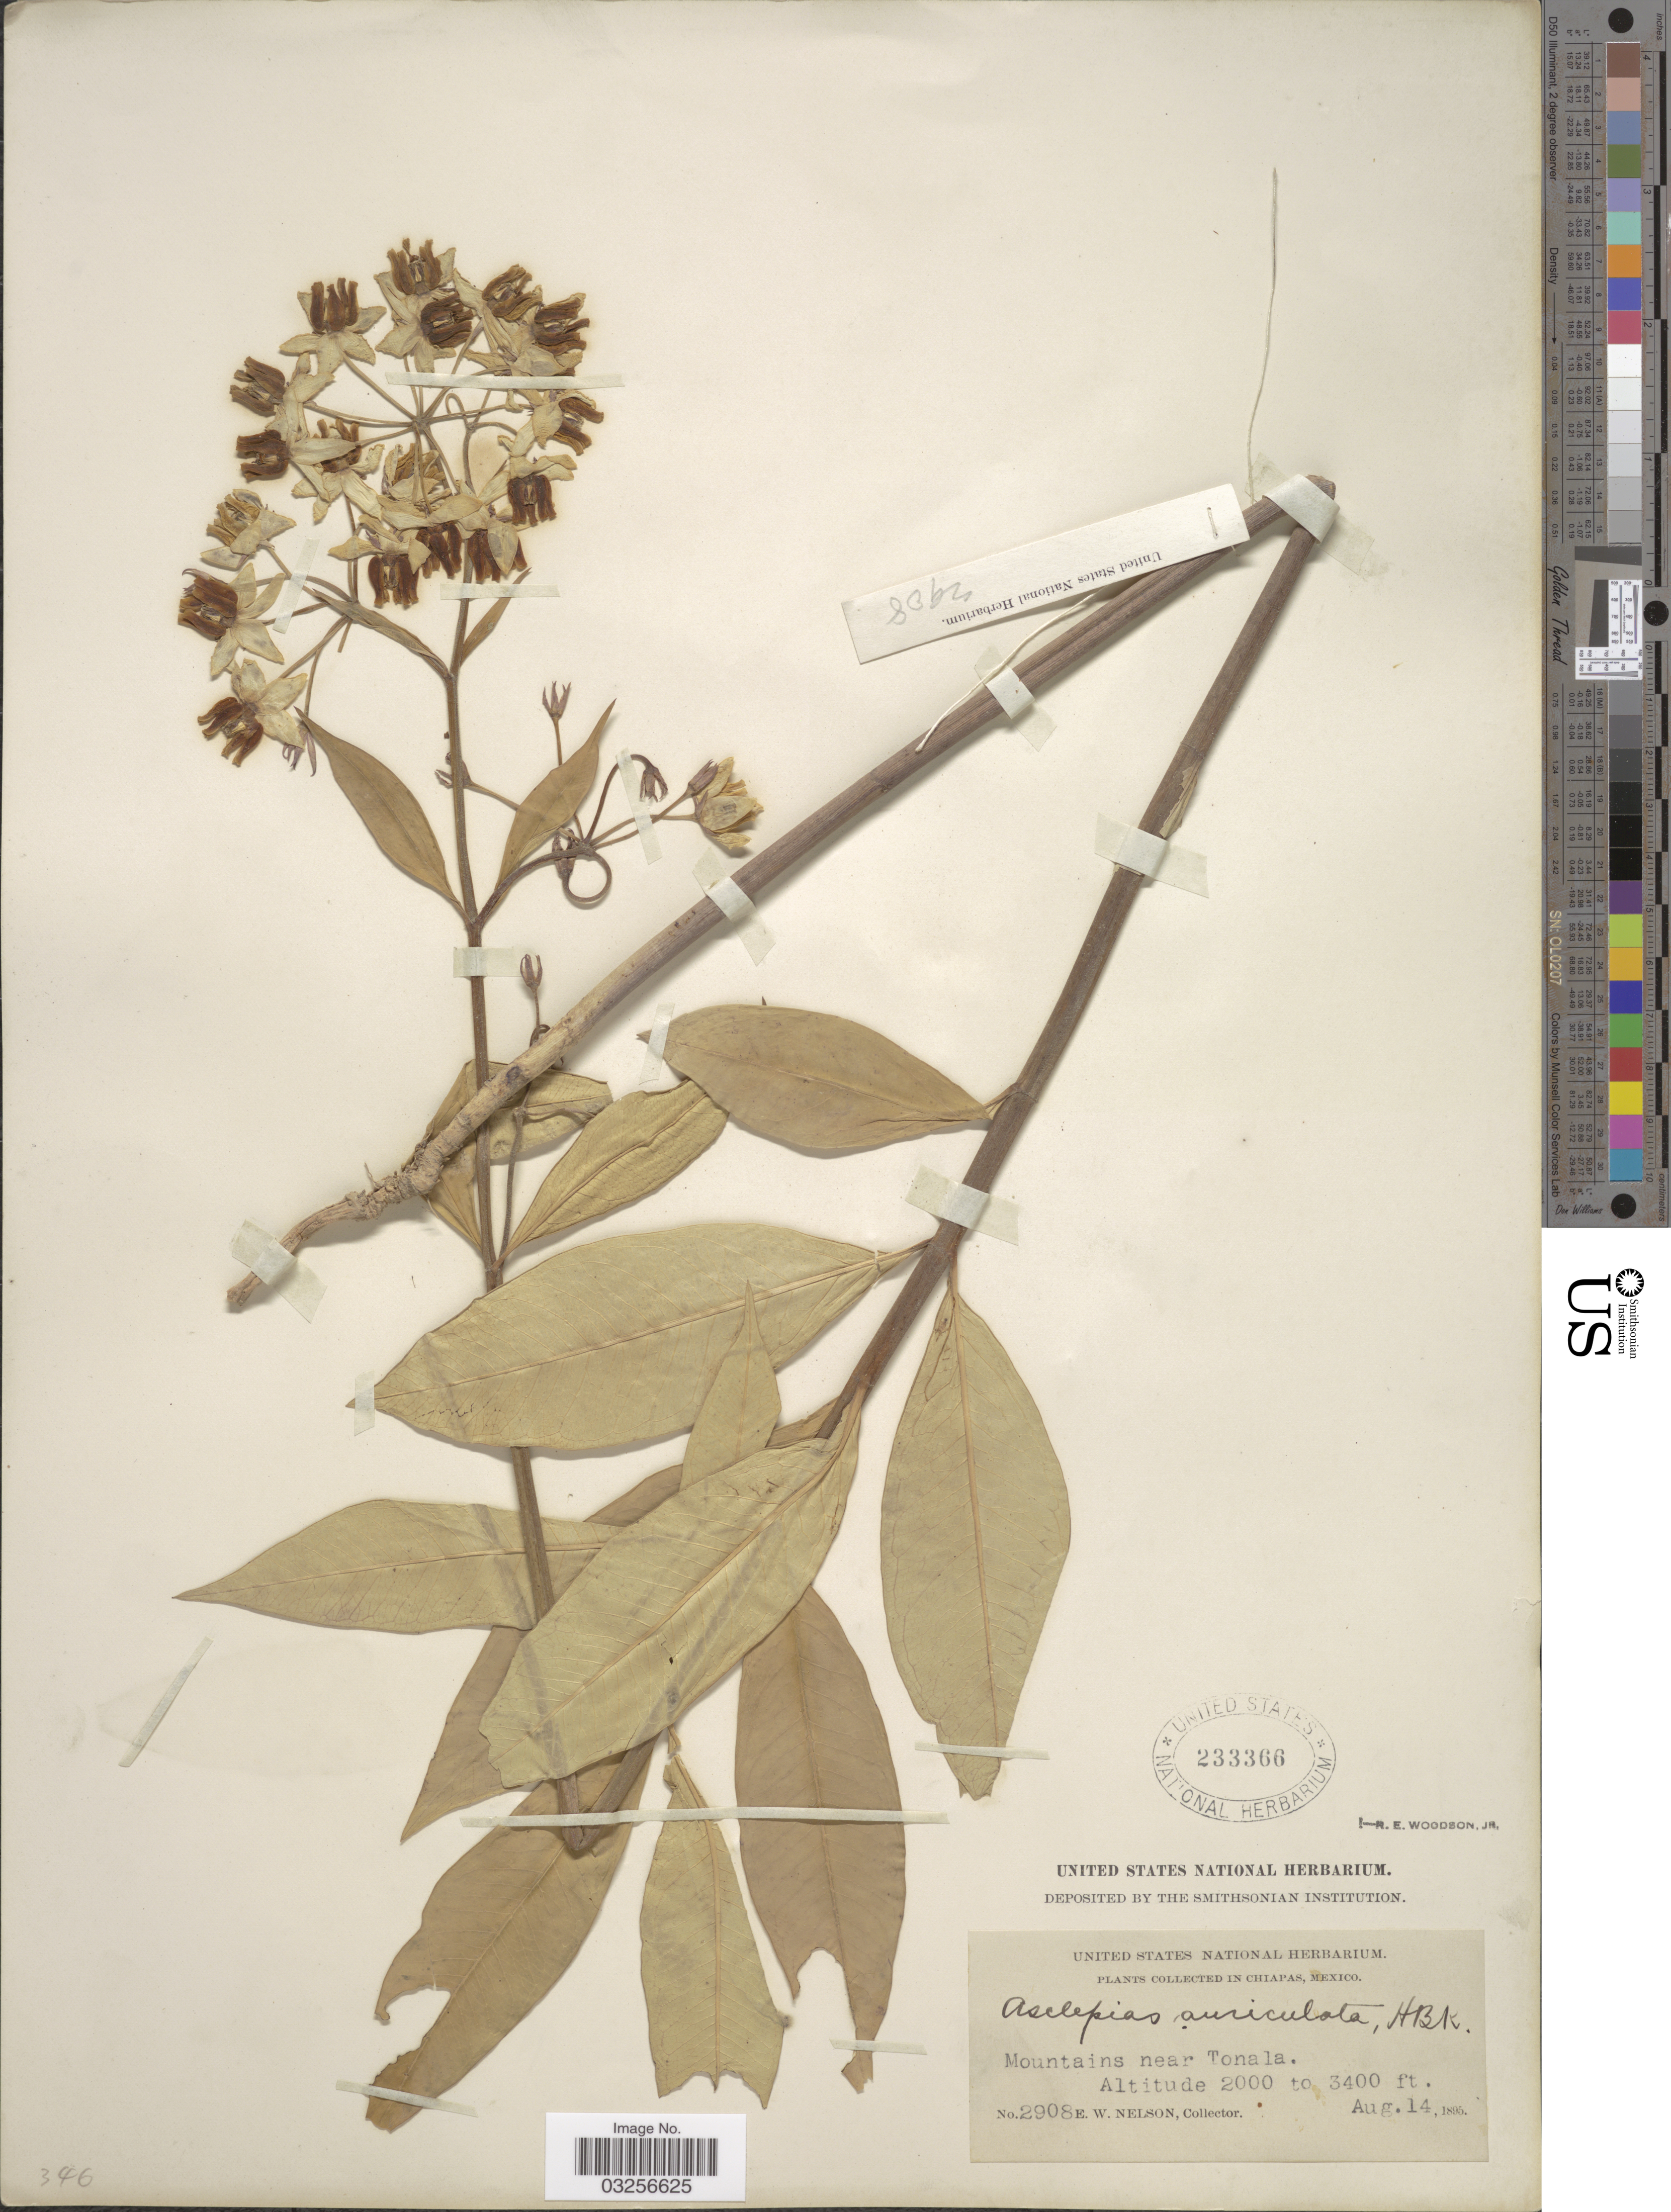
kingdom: Plantae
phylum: Tracheophyta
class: Magnoliopsida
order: Gentianales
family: Apocynaceae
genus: Asclepias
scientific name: Asclepias auriculata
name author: Kunth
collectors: E. W. Nelson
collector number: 2908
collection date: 1895-08-14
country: Mexico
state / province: Chiapas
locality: Mountains near Tonala.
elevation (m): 610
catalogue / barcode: US 233366